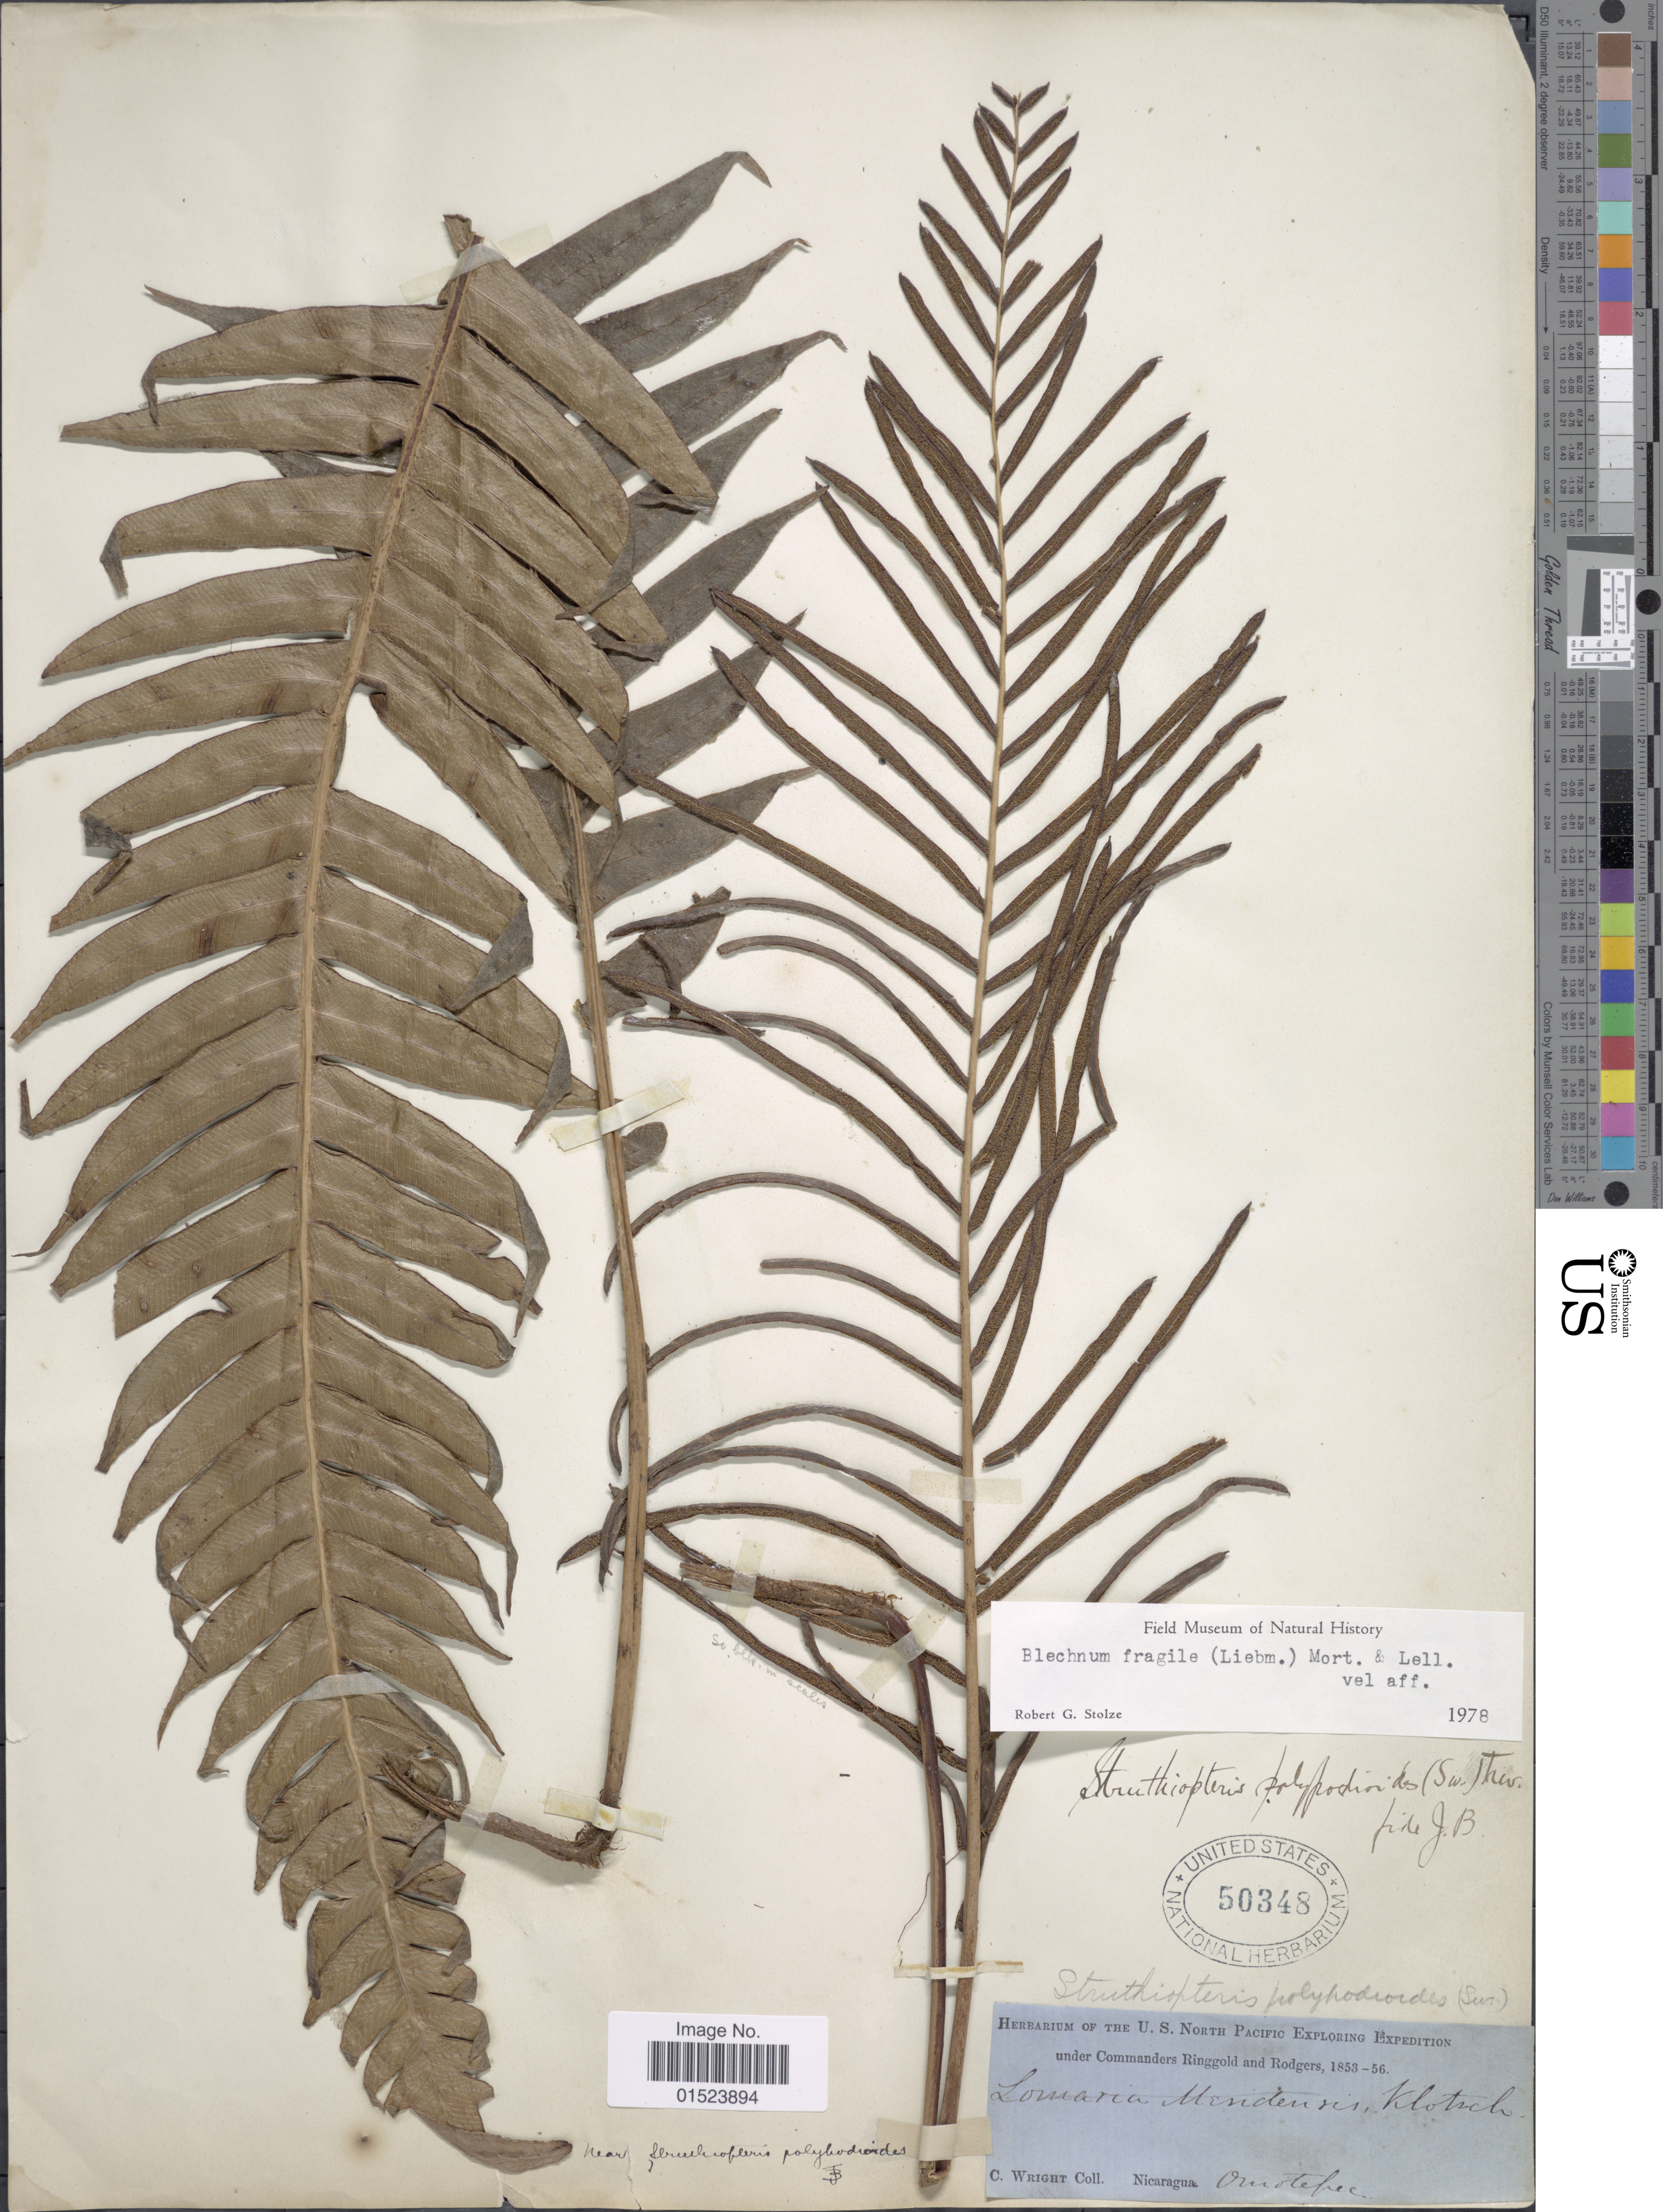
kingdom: Plantae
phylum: Tracheophyta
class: Polypodiopsida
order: Polypodiales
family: Blechnaceae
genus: Blechnum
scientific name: Blechnum fragile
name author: (Liebm.) C.V. Morton & Lellinger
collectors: C. Wright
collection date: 1853/1856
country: Nicaragua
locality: Omotepec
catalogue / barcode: US 50348